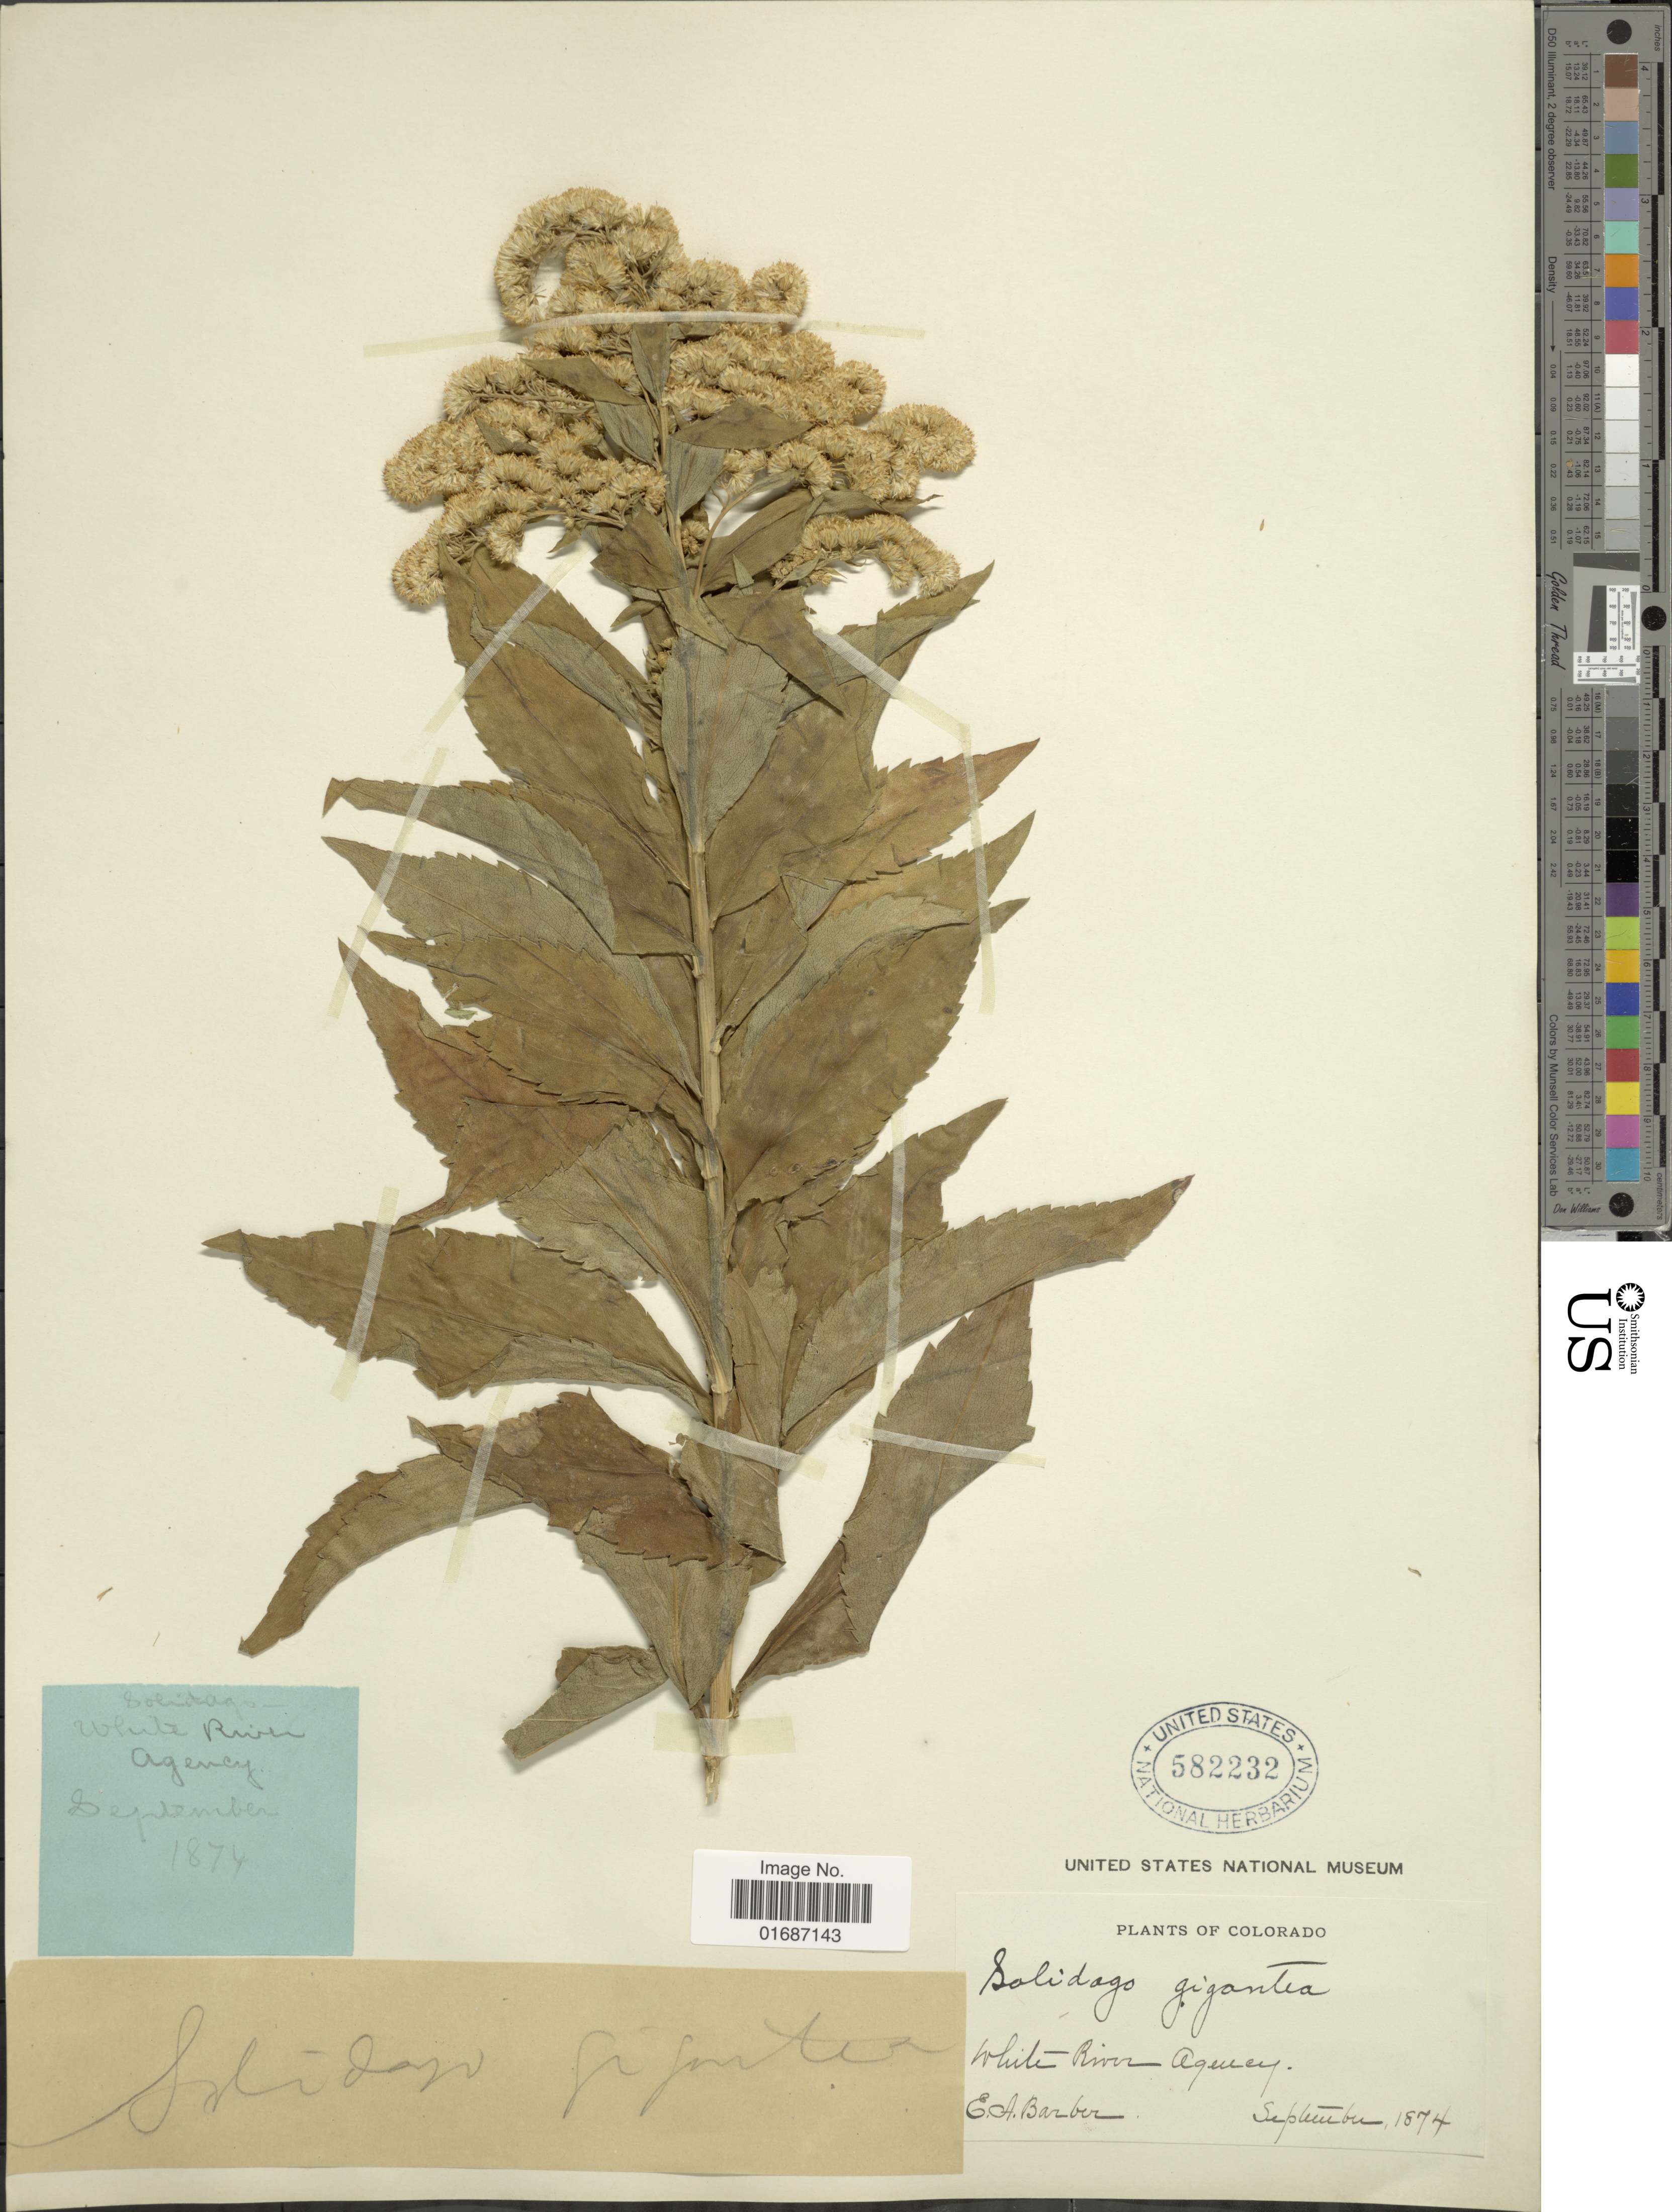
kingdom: Plantae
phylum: Tracheophyta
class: Magnoliopsida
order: Asterales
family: Asteraceae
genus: Solidago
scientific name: Solidago gigantea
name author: Aiton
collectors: E. Barber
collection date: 1874-09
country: United States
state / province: Colorado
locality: White River - Agency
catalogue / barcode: US 582232